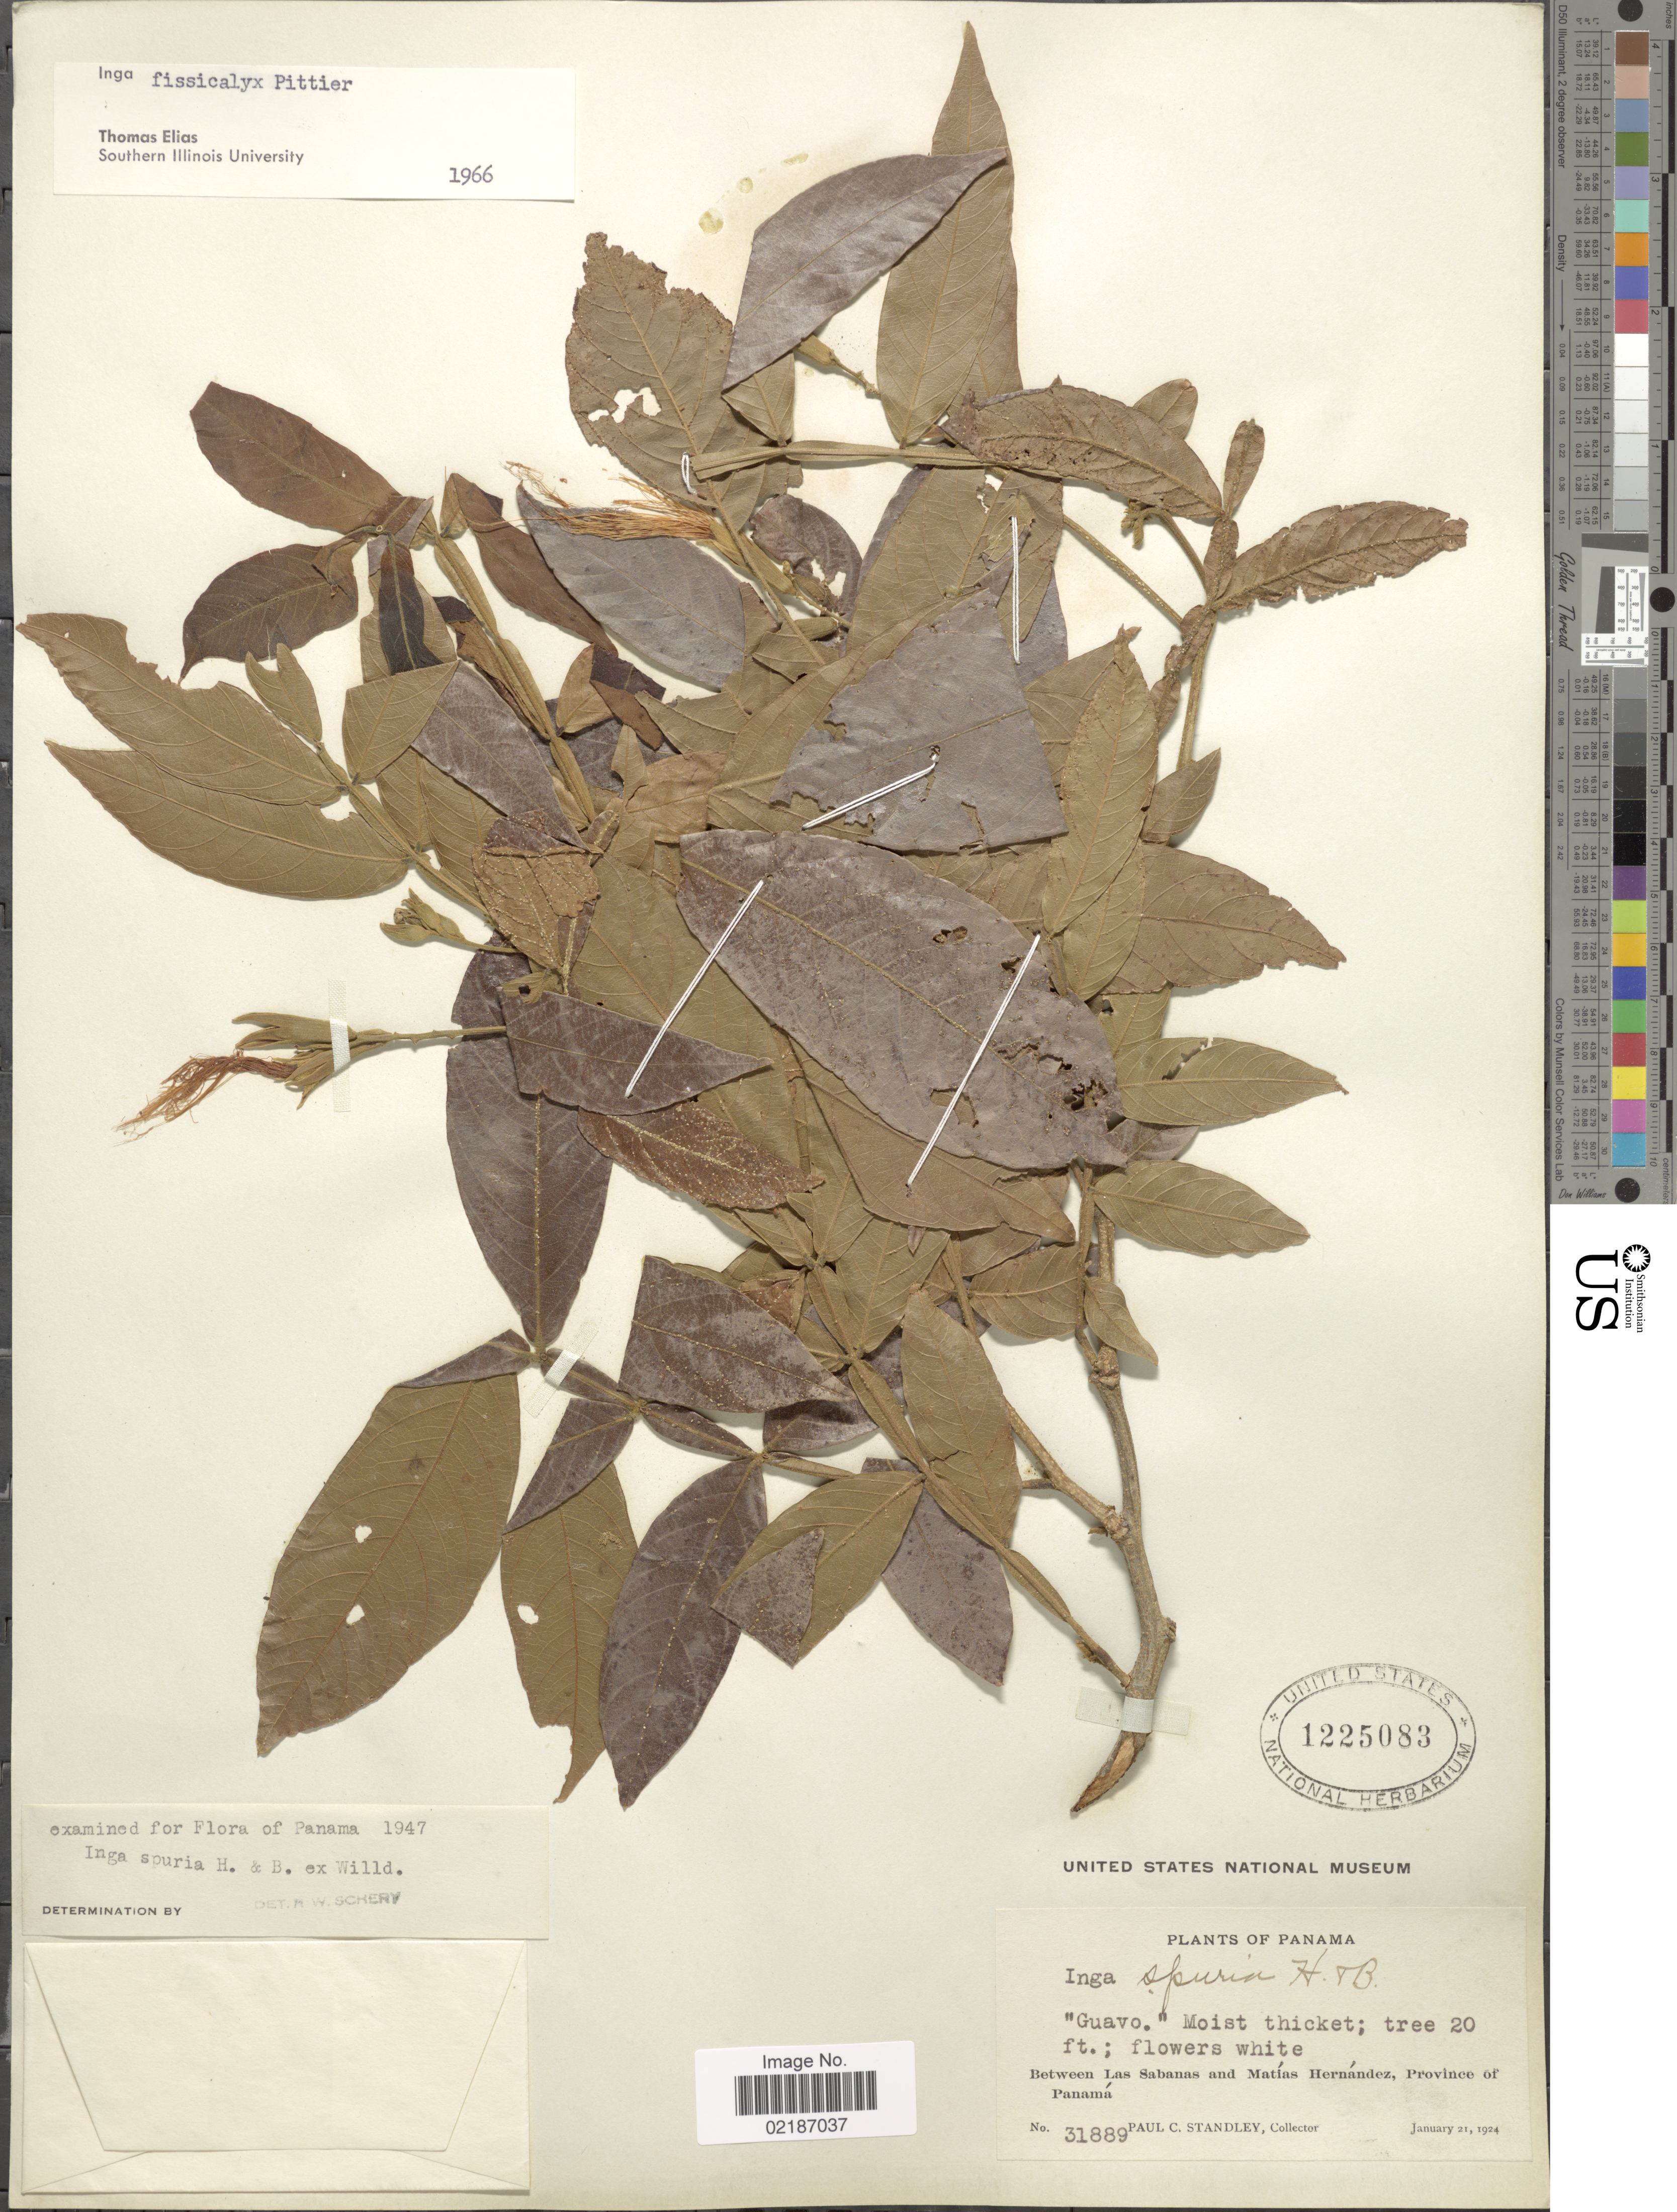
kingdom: Plantae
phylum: Tracheophyta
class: Magnoliopsida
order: Fabales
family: Fabaceae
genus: Inga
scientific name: Inga vera subsp. vera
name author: Willd.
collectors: P. C. Standley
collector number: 31889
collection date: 1924-01-21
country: Panama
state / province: Panamá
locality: Between las Sabanas and Matías Hernández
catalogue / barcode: US 1225083